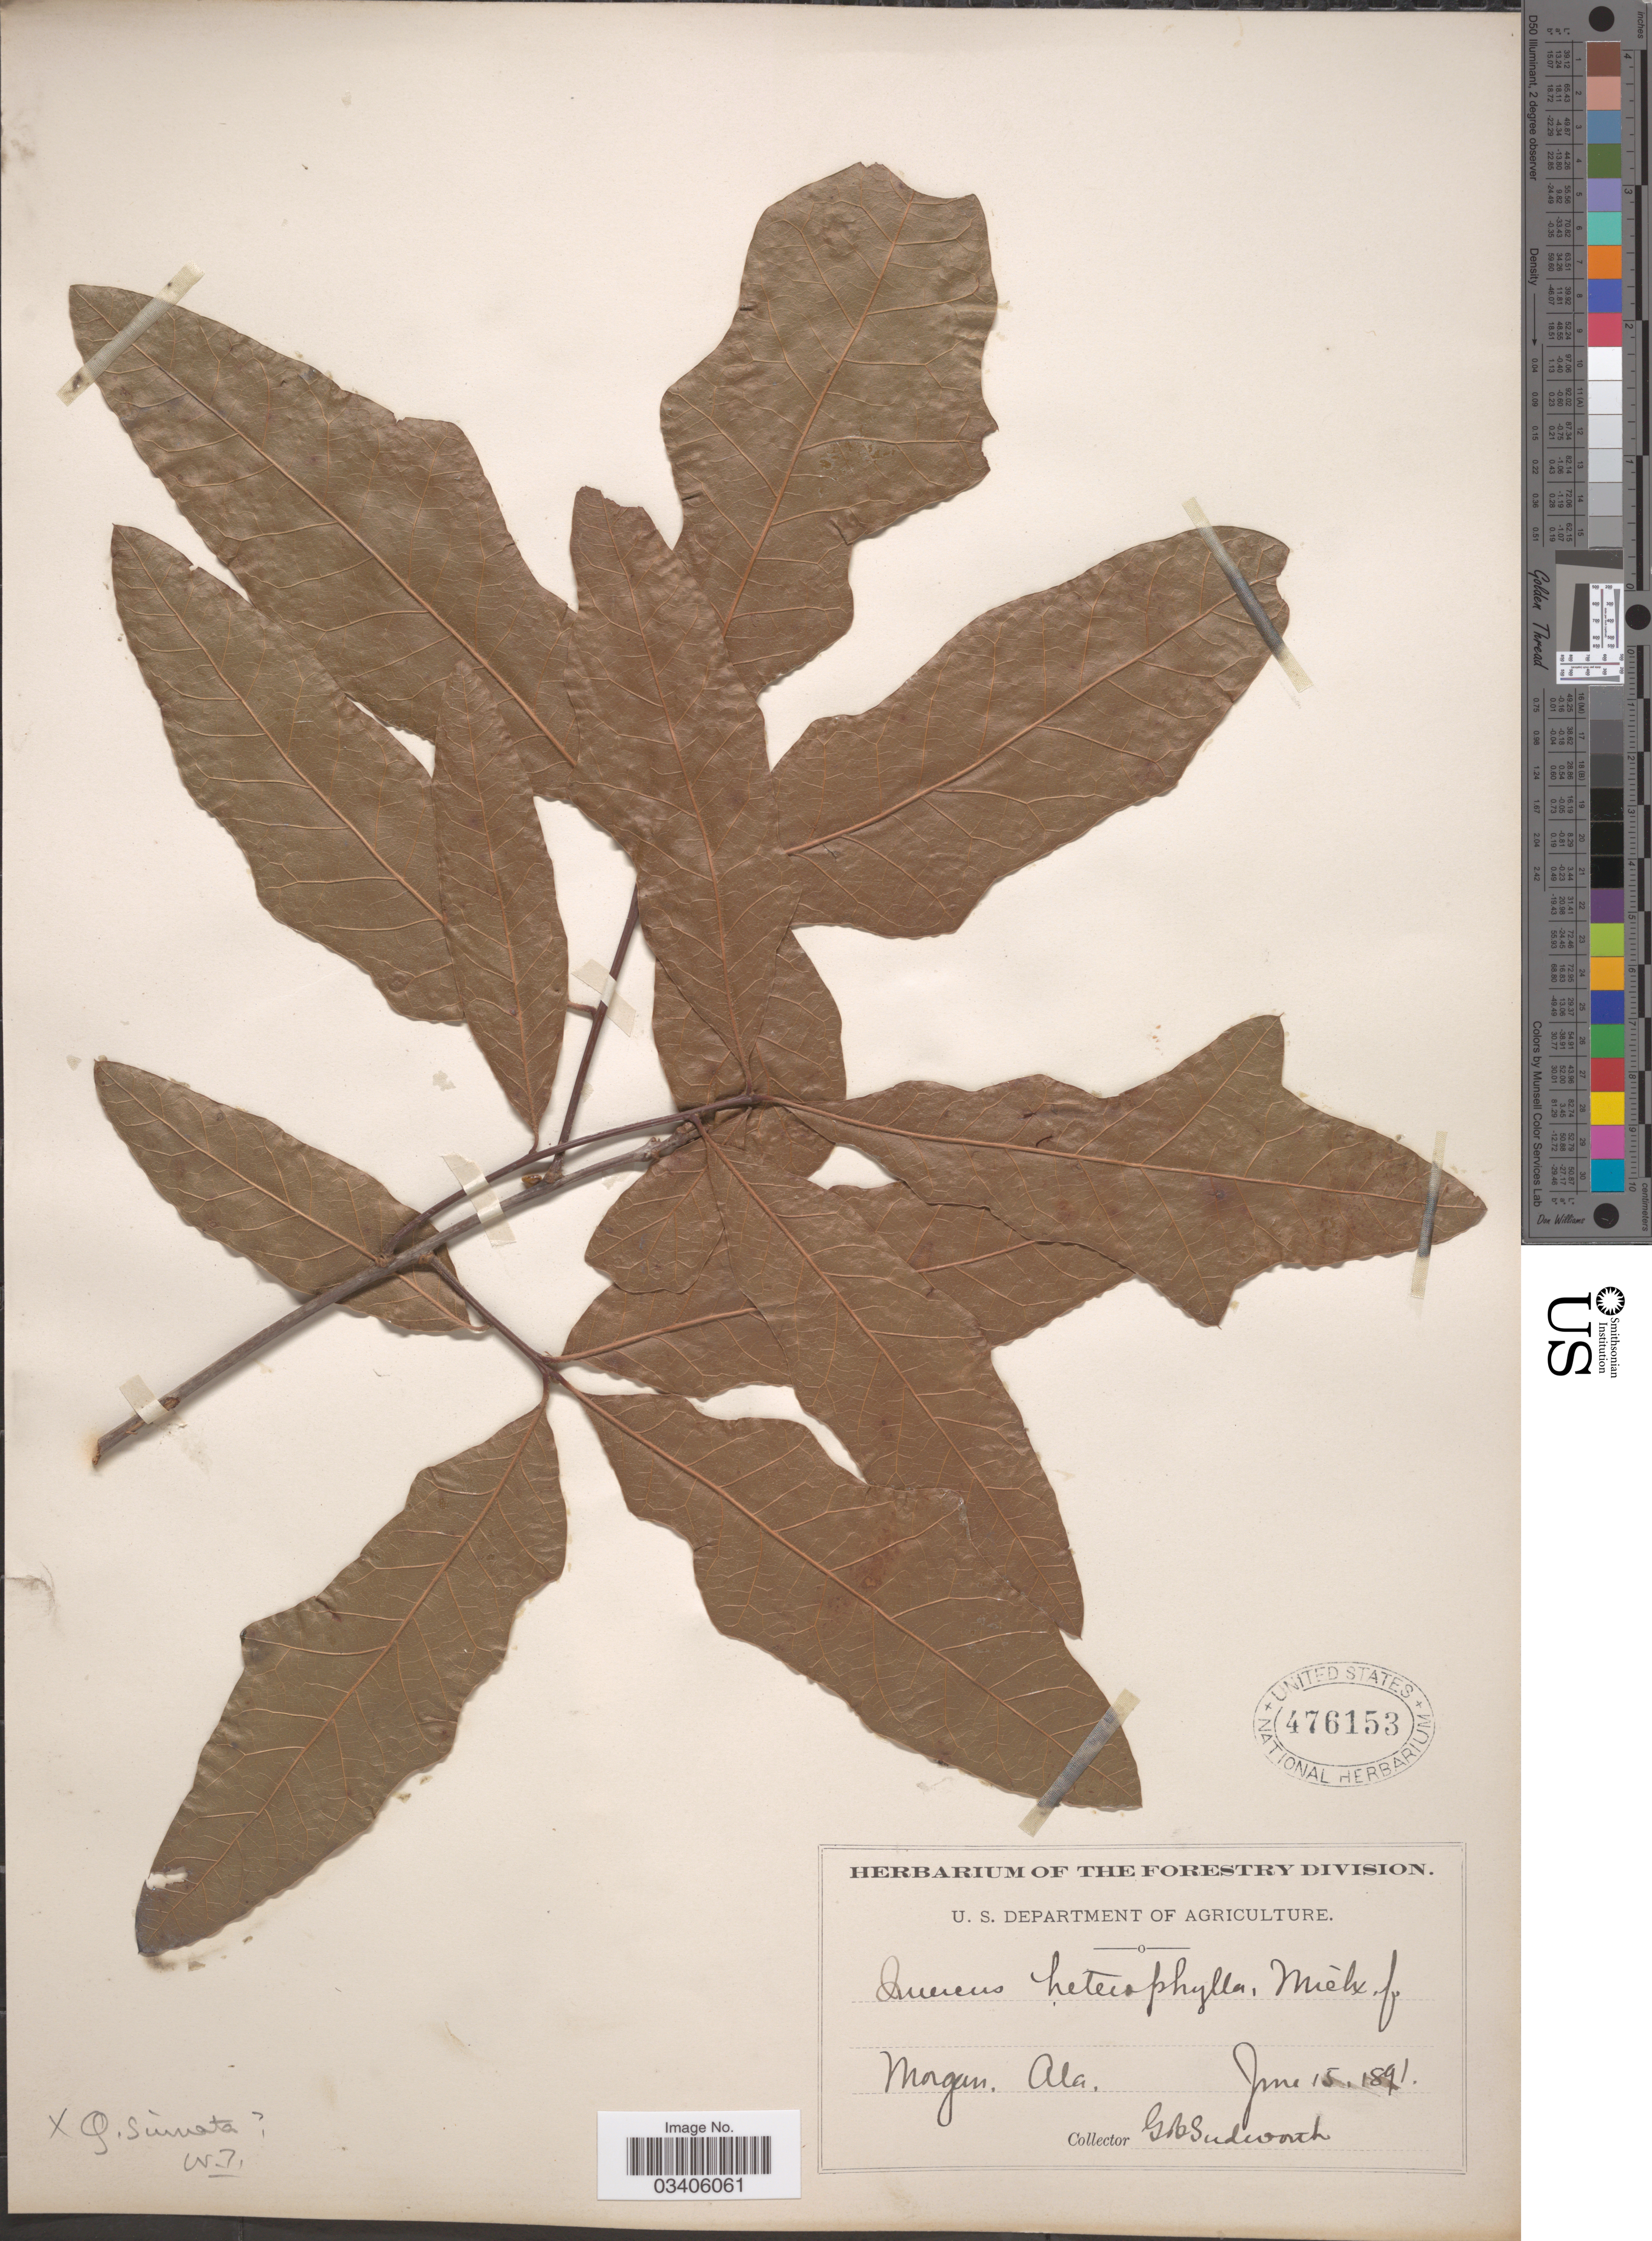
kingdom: Plantae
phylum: Tracheophyta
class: Magnoliopsida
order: Fagales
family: Fagaceae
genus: Quercus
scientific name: Quercus laevis x Q. sinuata Walter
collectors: G. B. Sudworth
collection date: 1891-06-15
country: United States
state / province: Alabama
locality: Morgan.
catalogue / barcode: US 476153